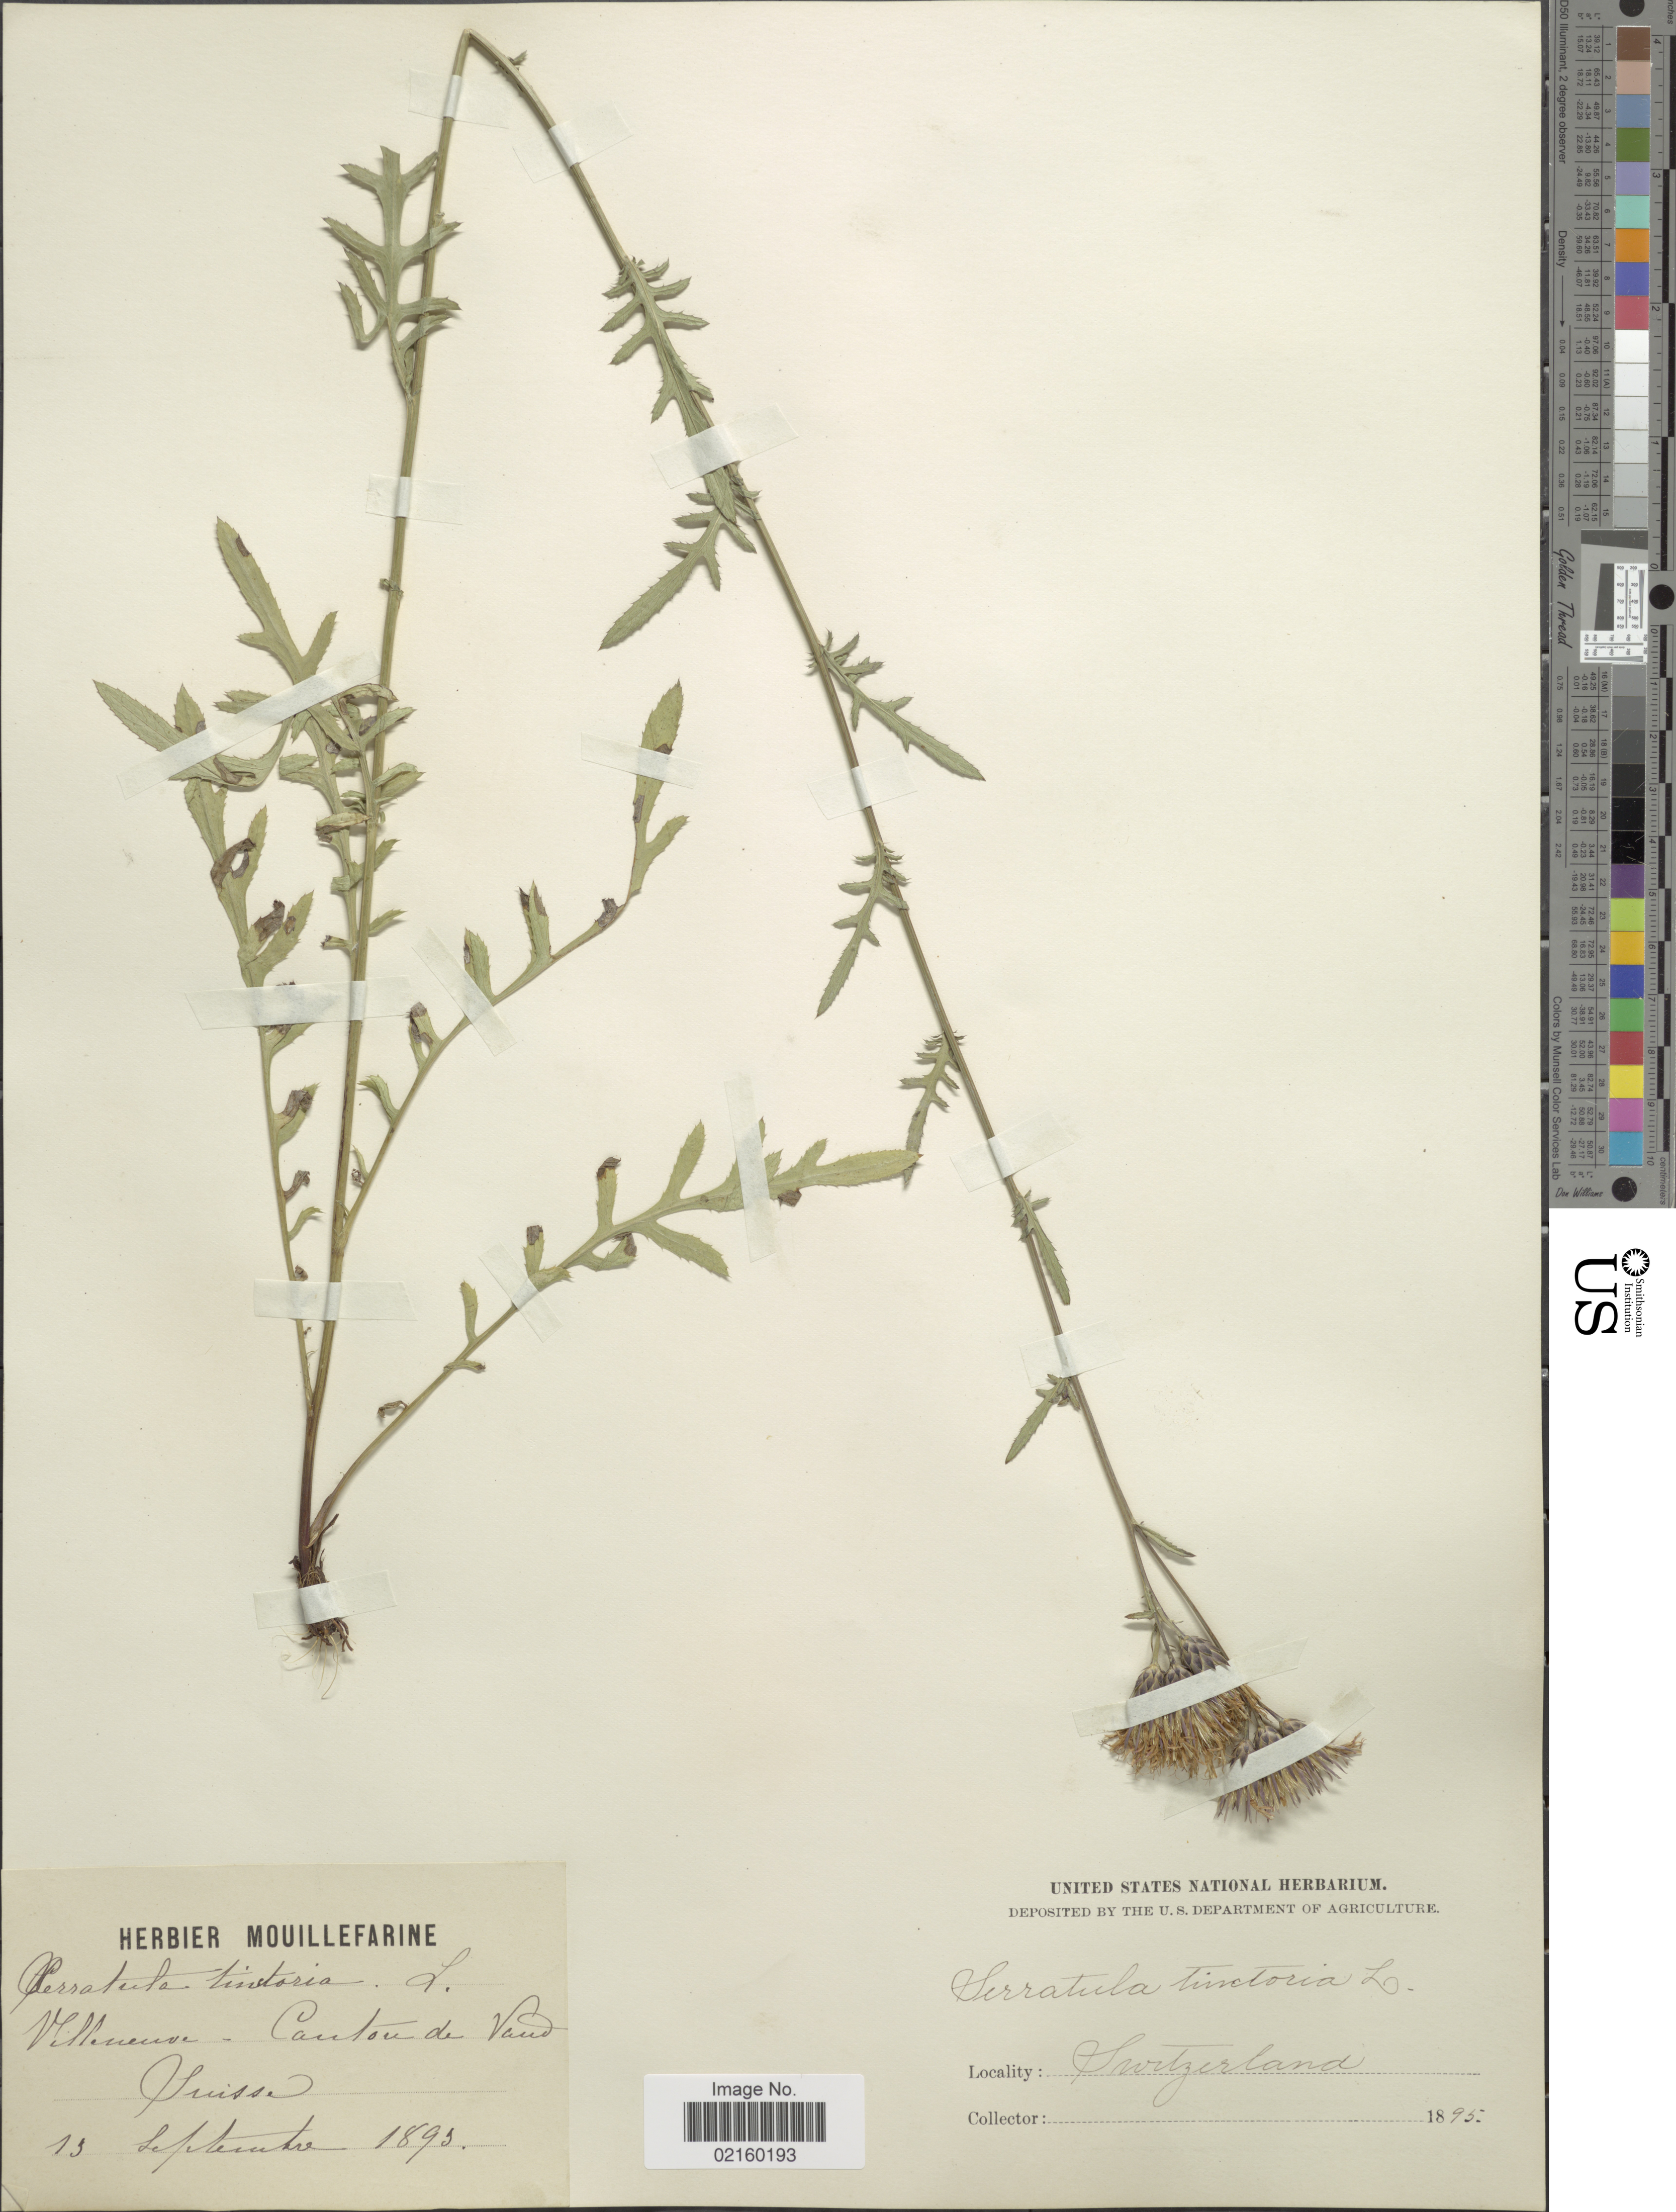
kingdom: Plantae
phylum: Tracheophyta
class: Magnoliopsida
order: Asterales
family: Asteraceae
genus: Serratula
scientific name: Serratula tinctoria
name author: L.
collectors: ex herb. Mouillefarine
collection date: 1895-09-13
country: Switzerland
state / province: Vaud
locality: Villeneuve - Canton de Vaud, Suisse